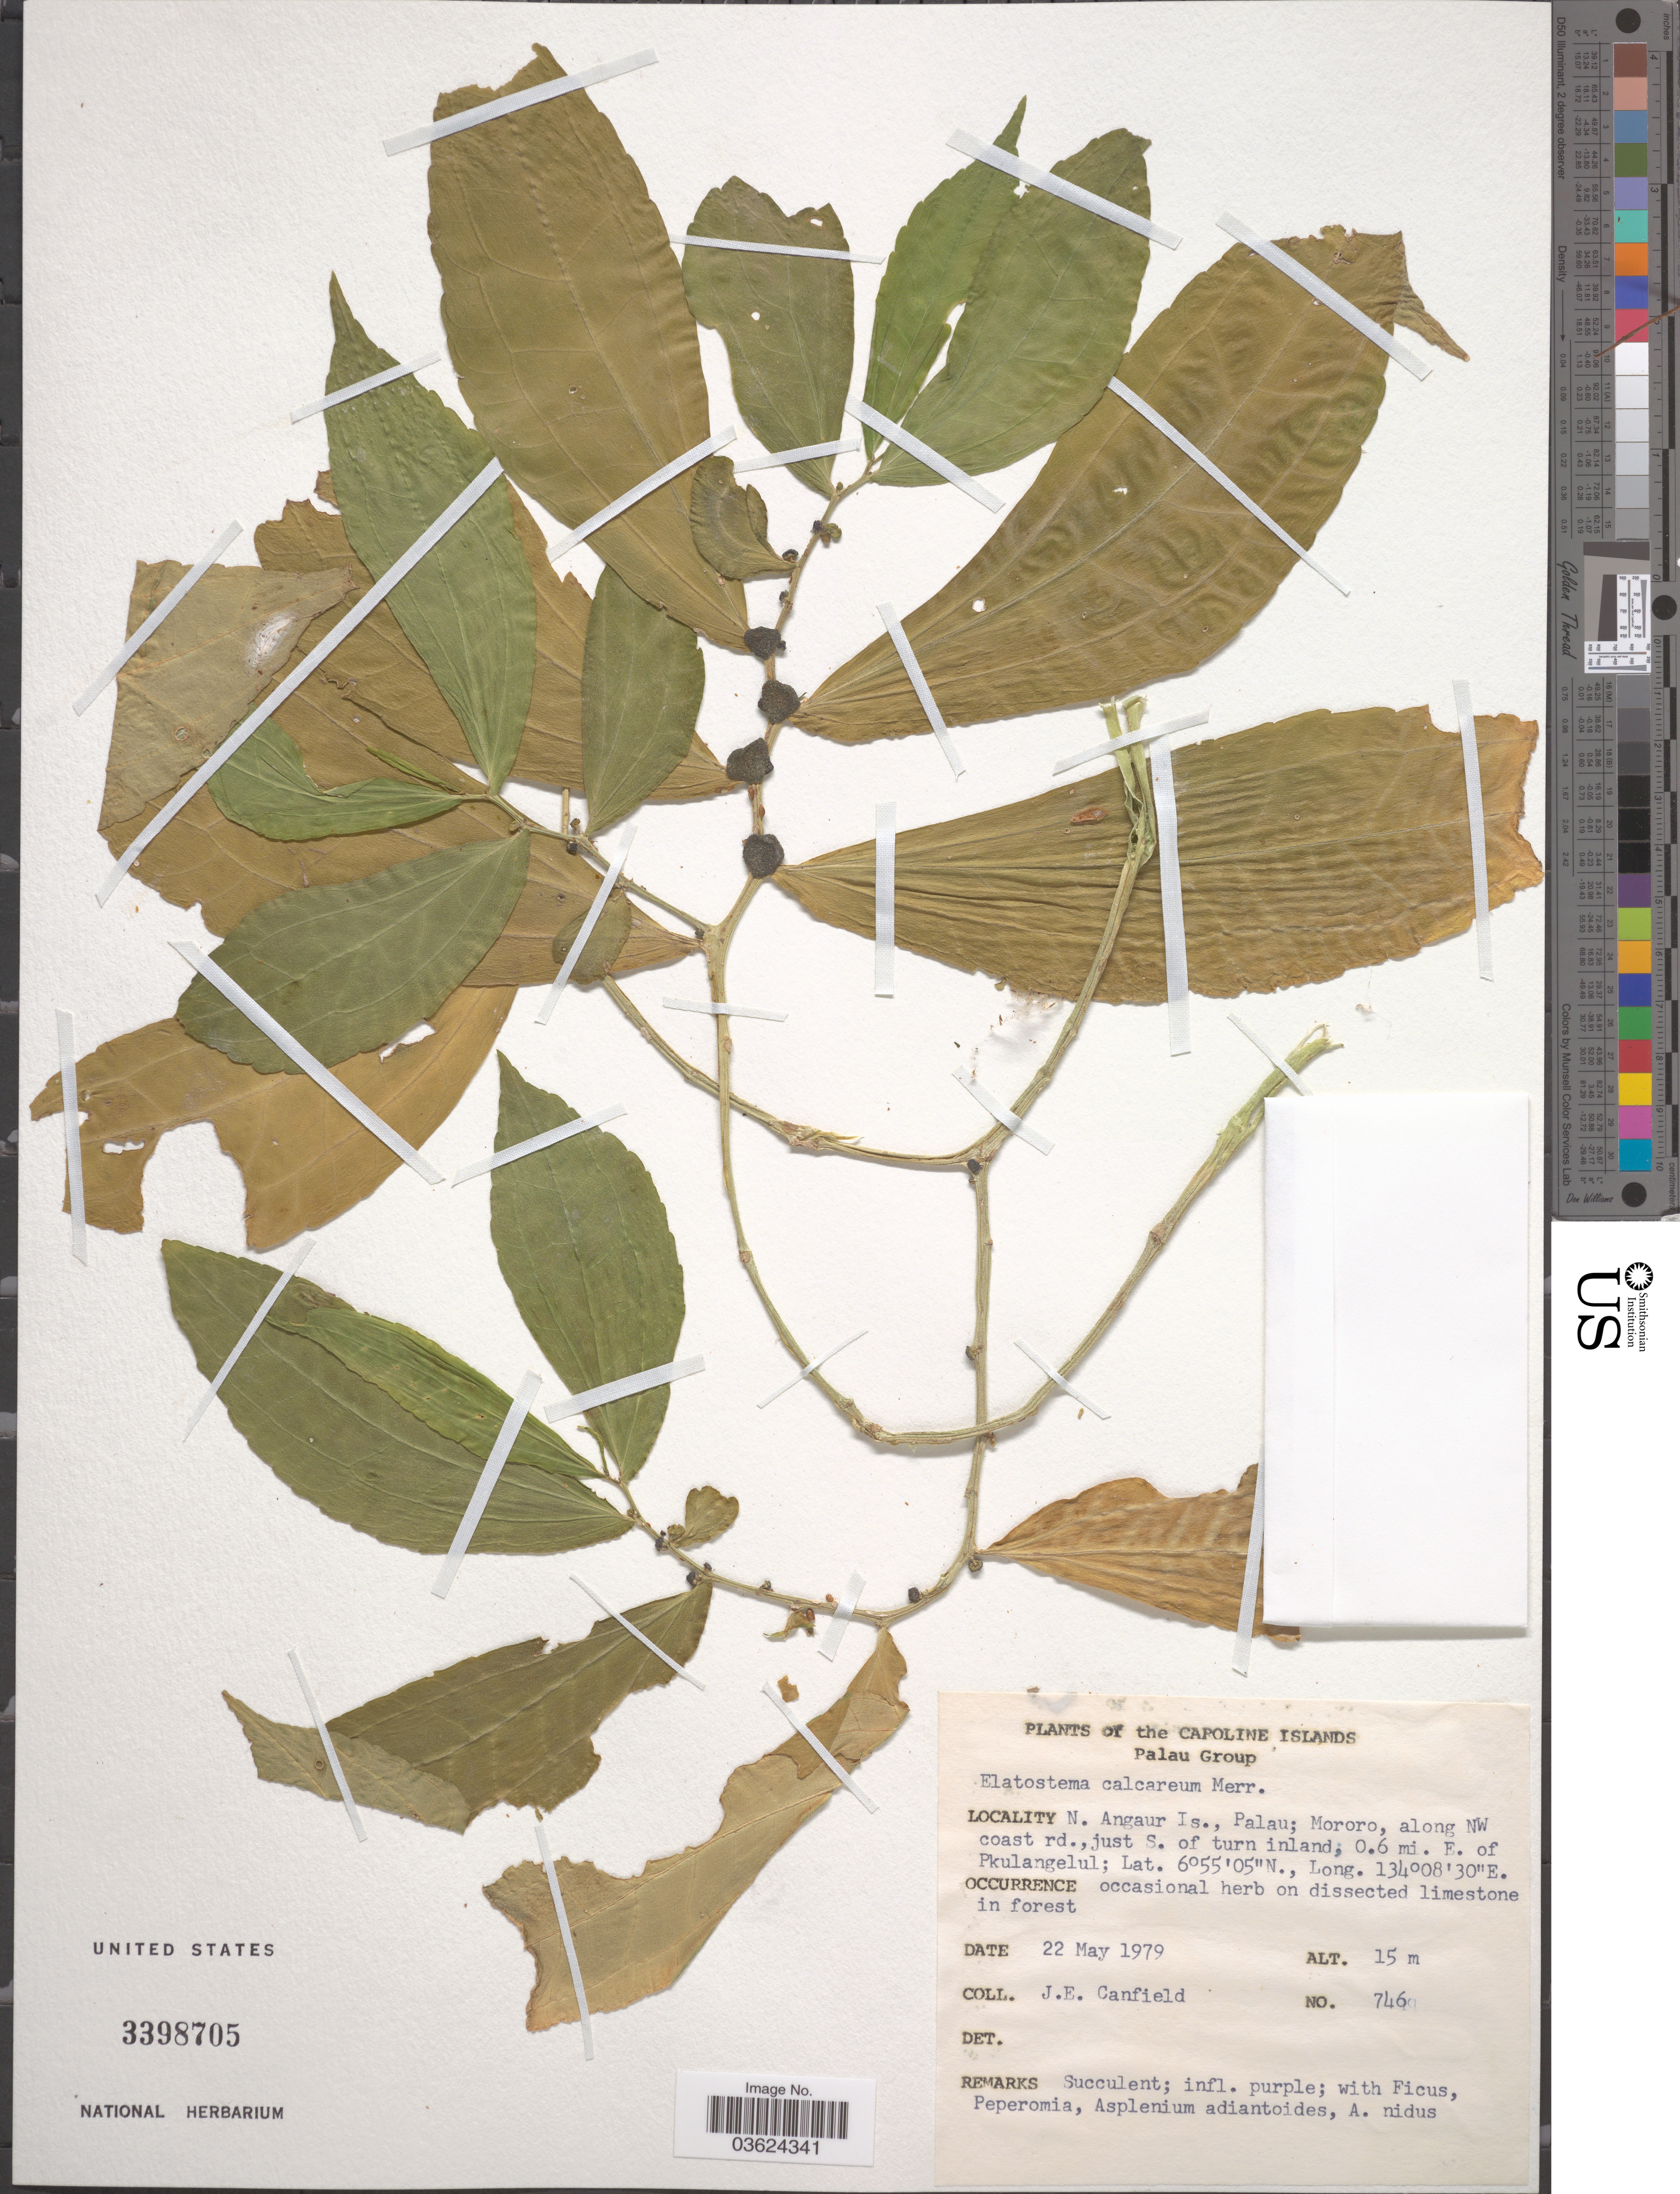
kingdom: Plantae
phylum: Tracheophyta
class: Magnoliopsida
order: Rosales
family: Urticaceae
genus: Elatostema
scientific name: Elatostema calcareum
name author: Merr.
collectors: J. E. Canfield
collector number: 746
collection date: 1979-05-22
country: Palau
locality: The Caroline Islands, Palau Group. N. Angaur Is., Palau; Mororo, along NW coast rd., just S. of turn inland, 0.6 mi. E. of Pkulangelul.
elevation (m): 15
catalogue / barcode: US 3398705